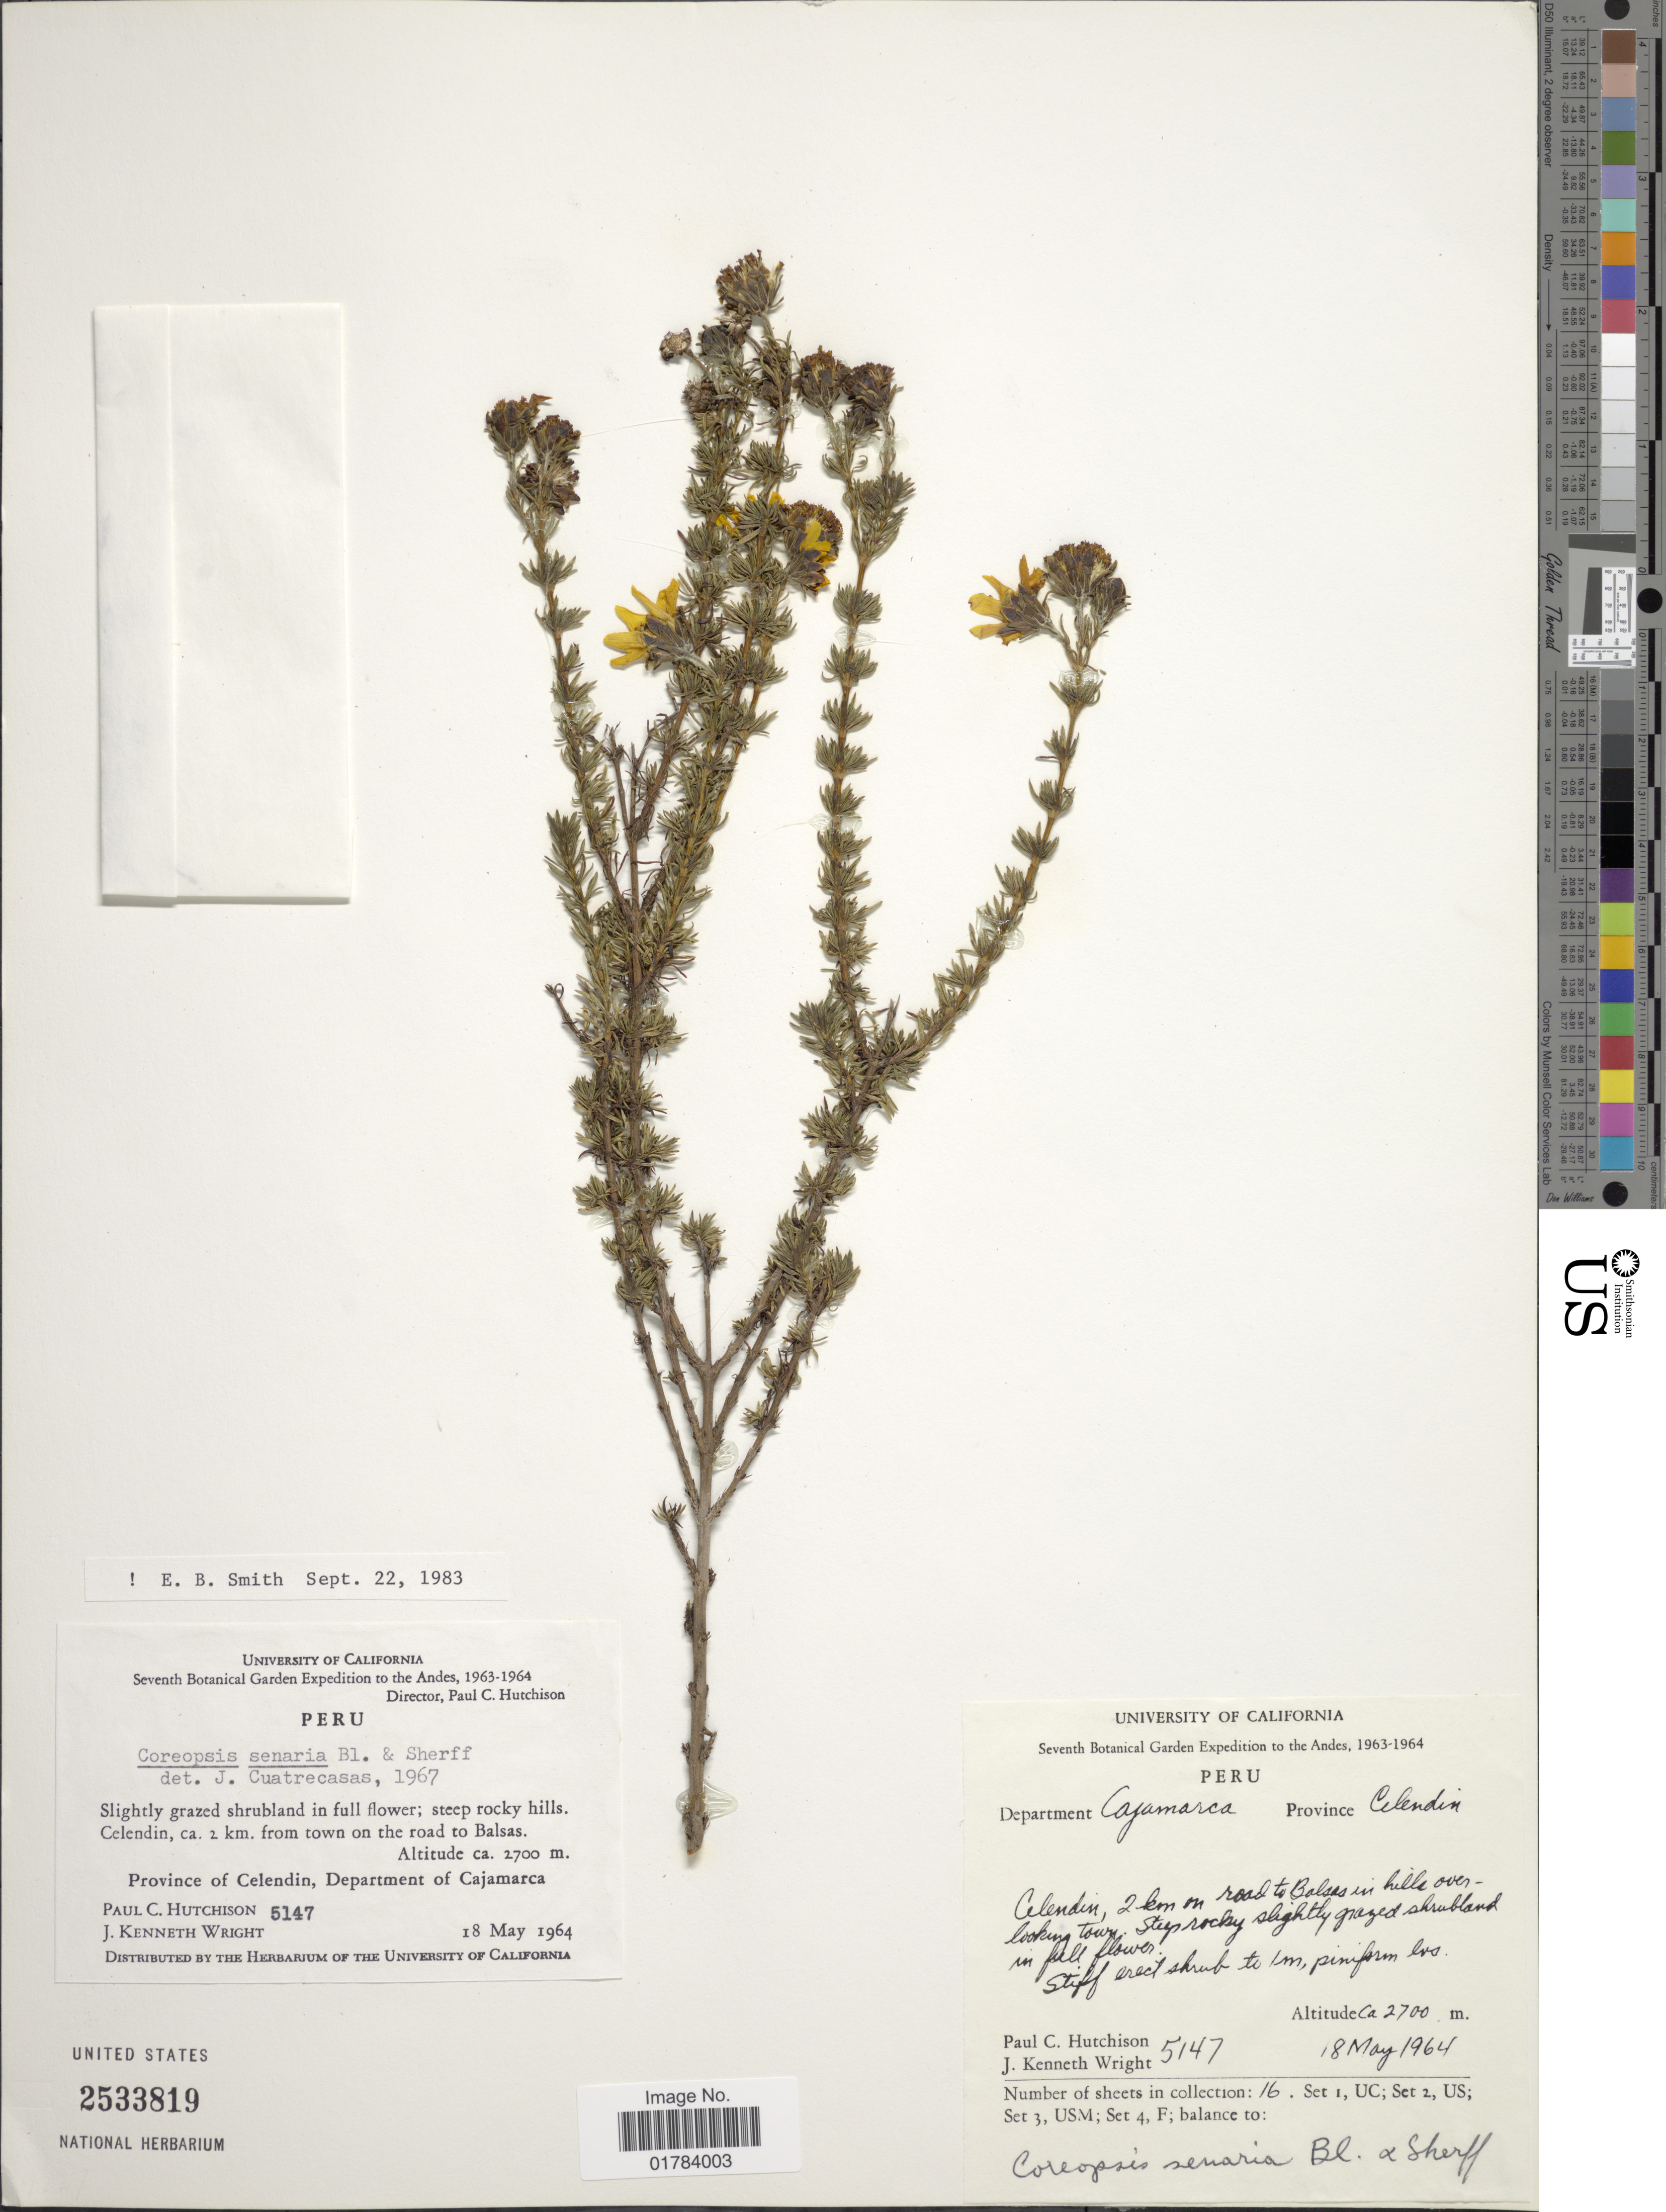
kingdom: Plantae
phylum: Tracheophyta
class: Magnoliopsida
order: Asterales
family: Asteraceae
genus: Coreopsis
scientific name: Coreopsis senaria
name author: S.F. Blake & Sherff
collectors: P. C. Hutchison & J. K. Wright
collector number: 5147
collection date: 1964-05-18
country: Peru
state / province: Cajamarca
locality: Celendin, ca. 2 km. from town on the road to Balsas, Province of Celendin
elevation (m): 2700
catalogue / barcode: US 2533819